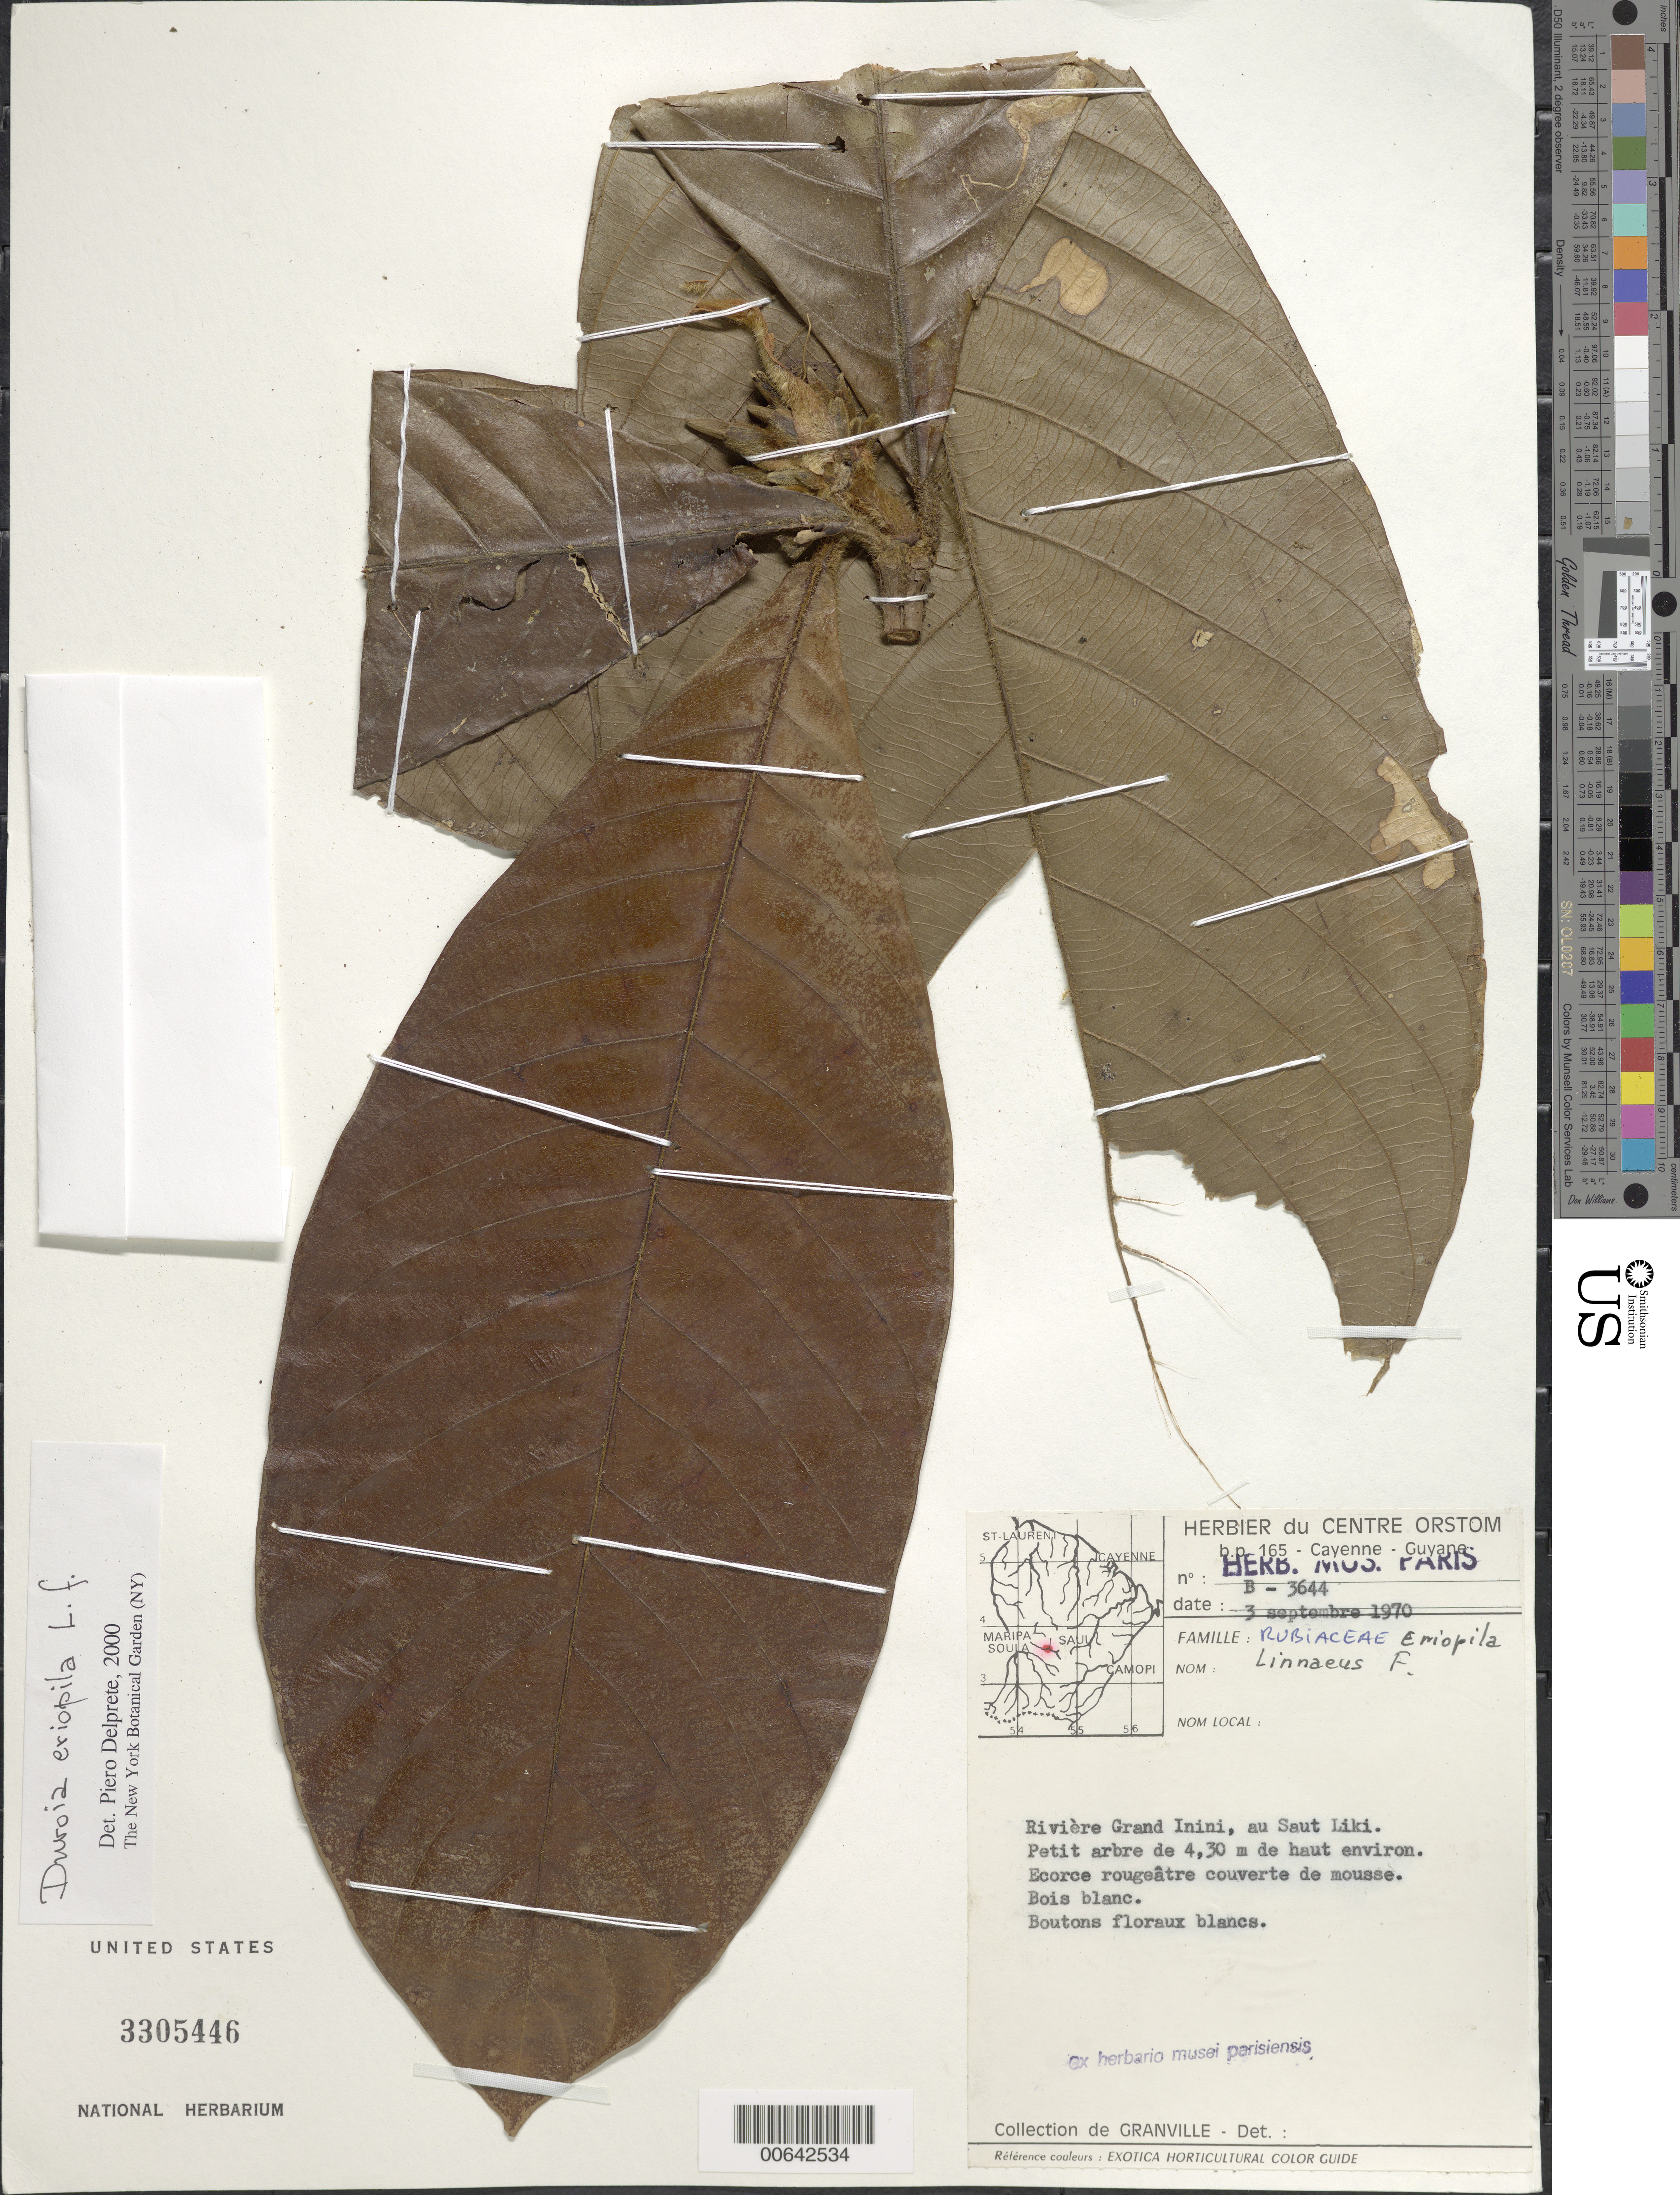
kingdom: Plantae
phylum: Tracheophyta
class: Magnoliopsida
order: Gentianales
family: Rubiaceae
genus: Duroia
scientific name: Duroia eriopila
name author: L. f.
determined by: Delprete, P. G., Herb. de Guyane Cay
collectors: J.-J. de Granville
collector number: B 3644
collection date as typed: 3-Sep-70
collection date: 1970-09-03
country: French Guiana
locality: Rivière Grand Inini, au Saut Liki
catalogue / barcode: US 3305446